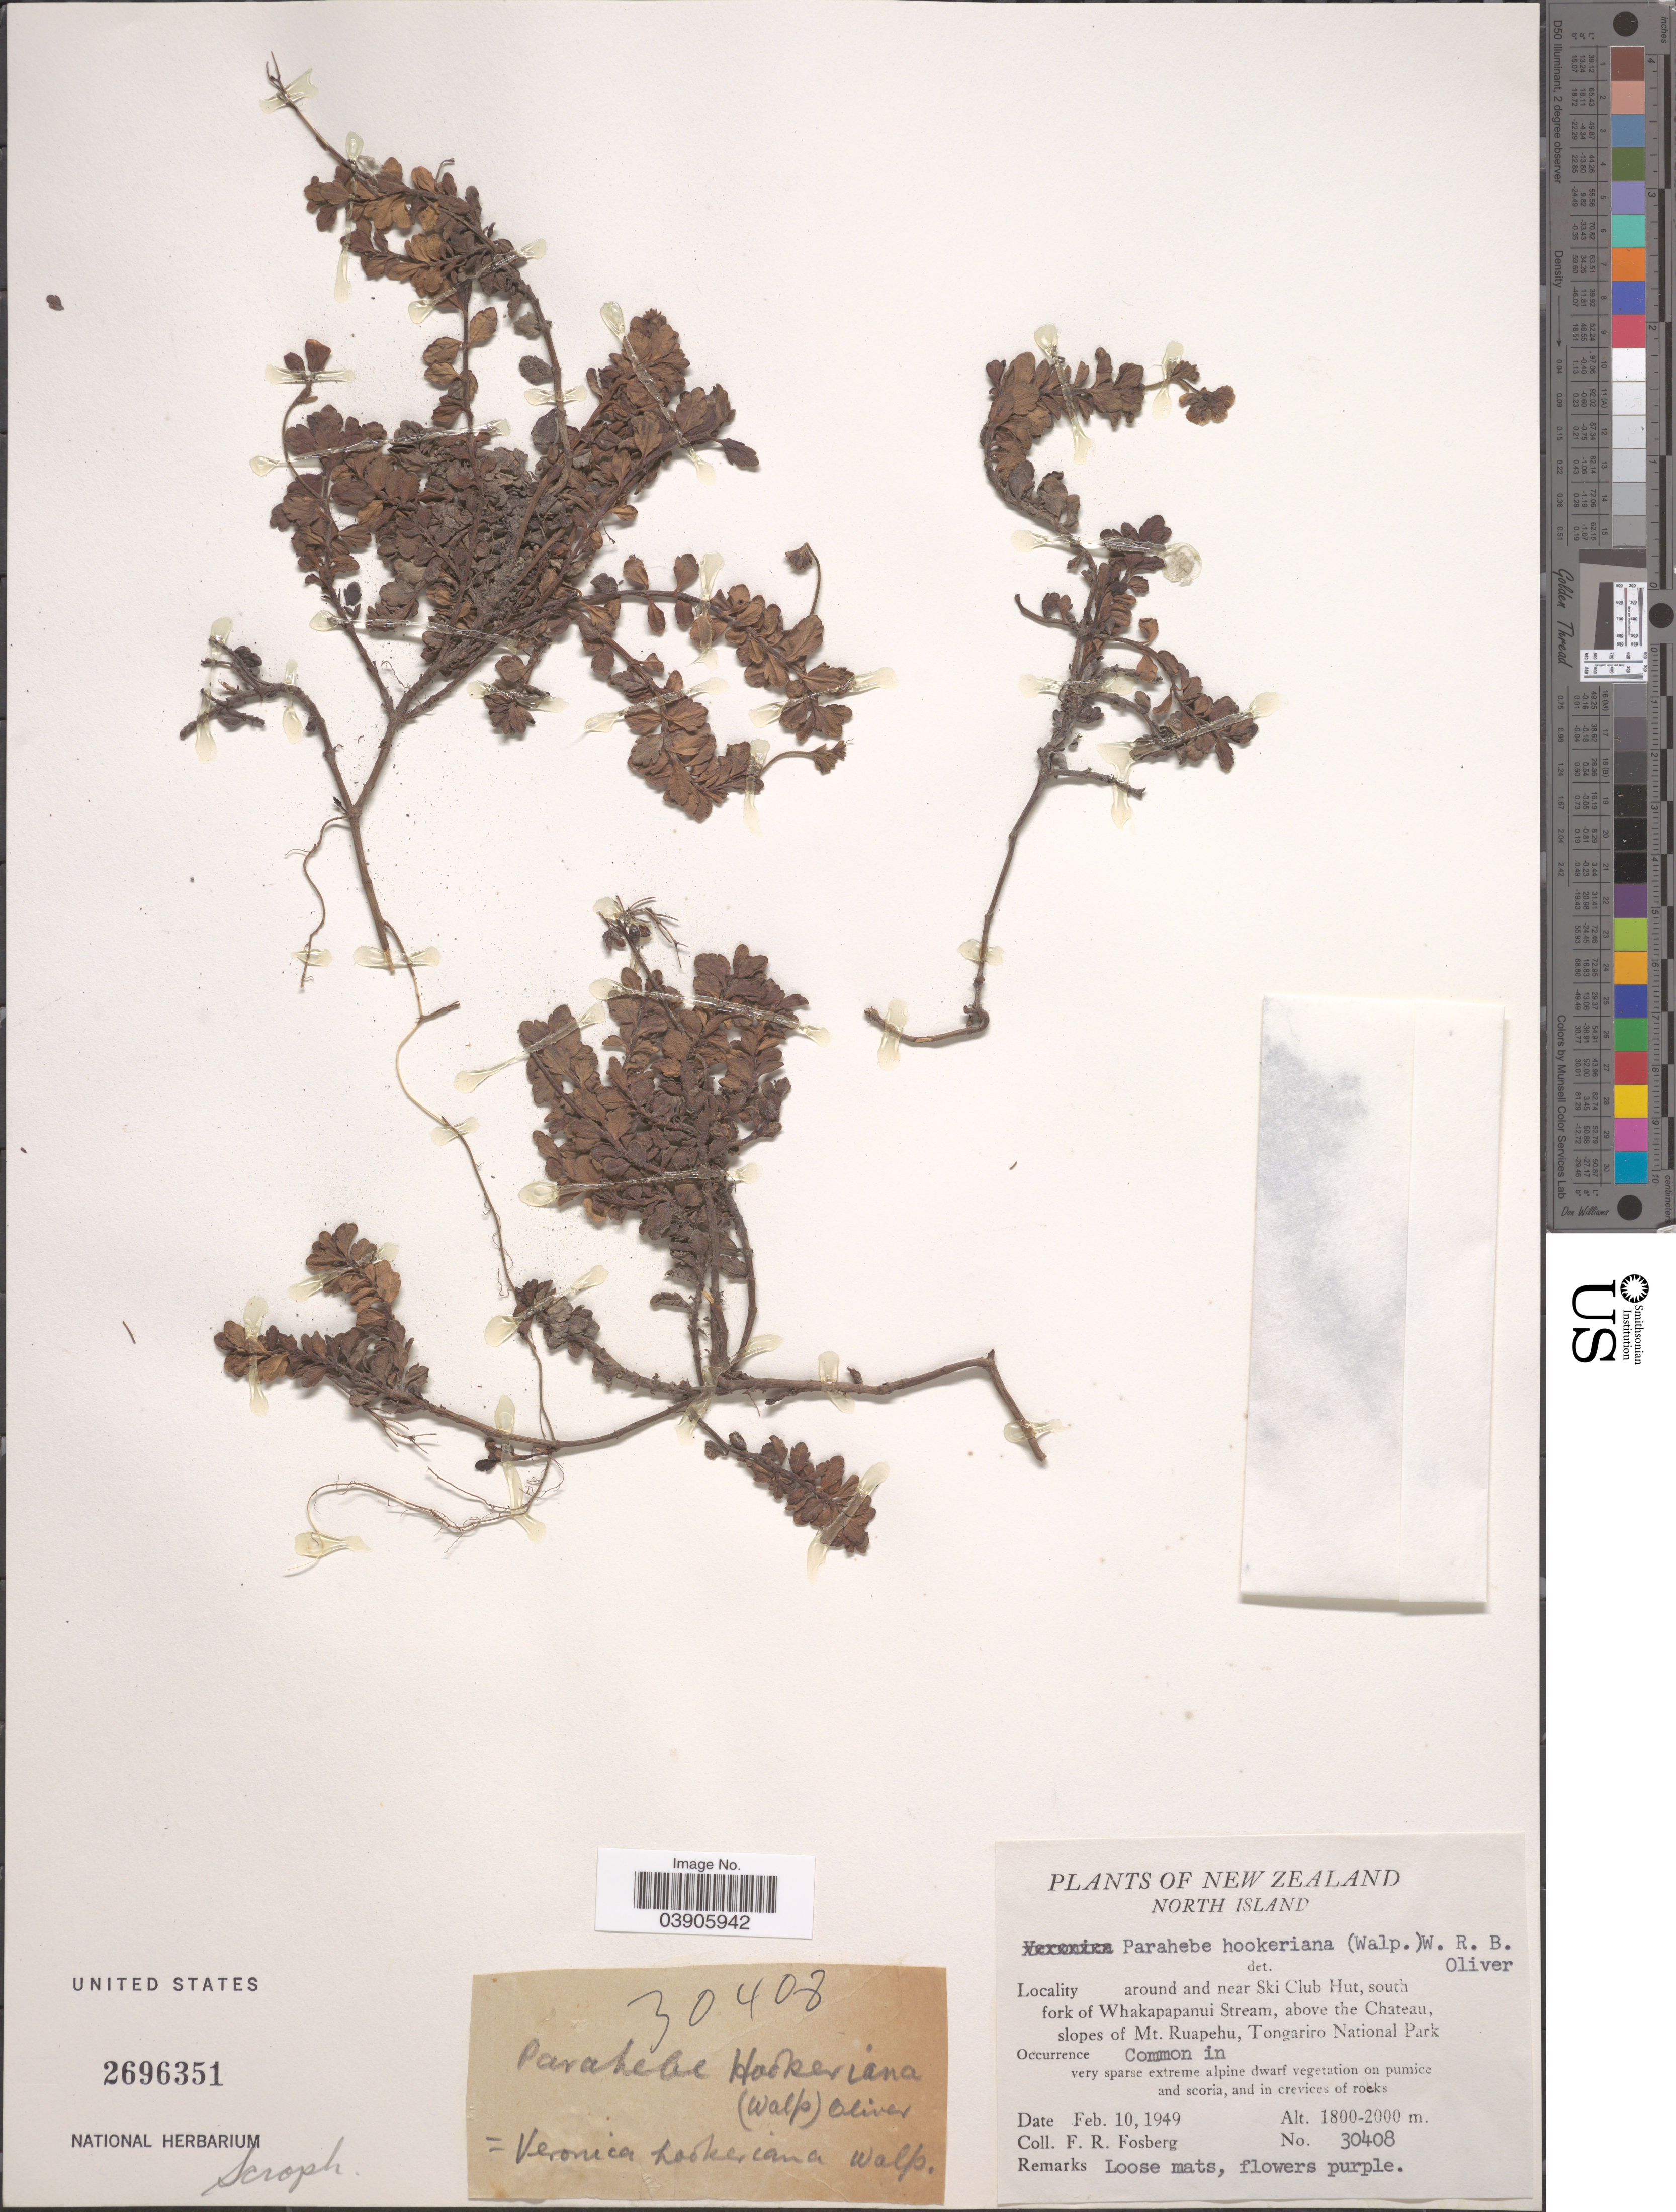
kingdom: Plantae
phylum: Tracheophyta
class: Magnoliopsida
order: Lamiales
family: Plantaginaceae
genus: Hebe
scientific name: Hebe hookeriana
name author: (Walp.) Allan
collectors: F. R. Fosberg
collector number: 30408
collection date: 1949-02-10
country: New Zealand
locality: North Island. Around and near Ski Club Hut, south fork of Whakapapanui Stream, above the Chateau, slopes of Mt. Ruapehu, Tongariro National Park.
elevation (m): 1800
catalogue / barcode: US 2696351